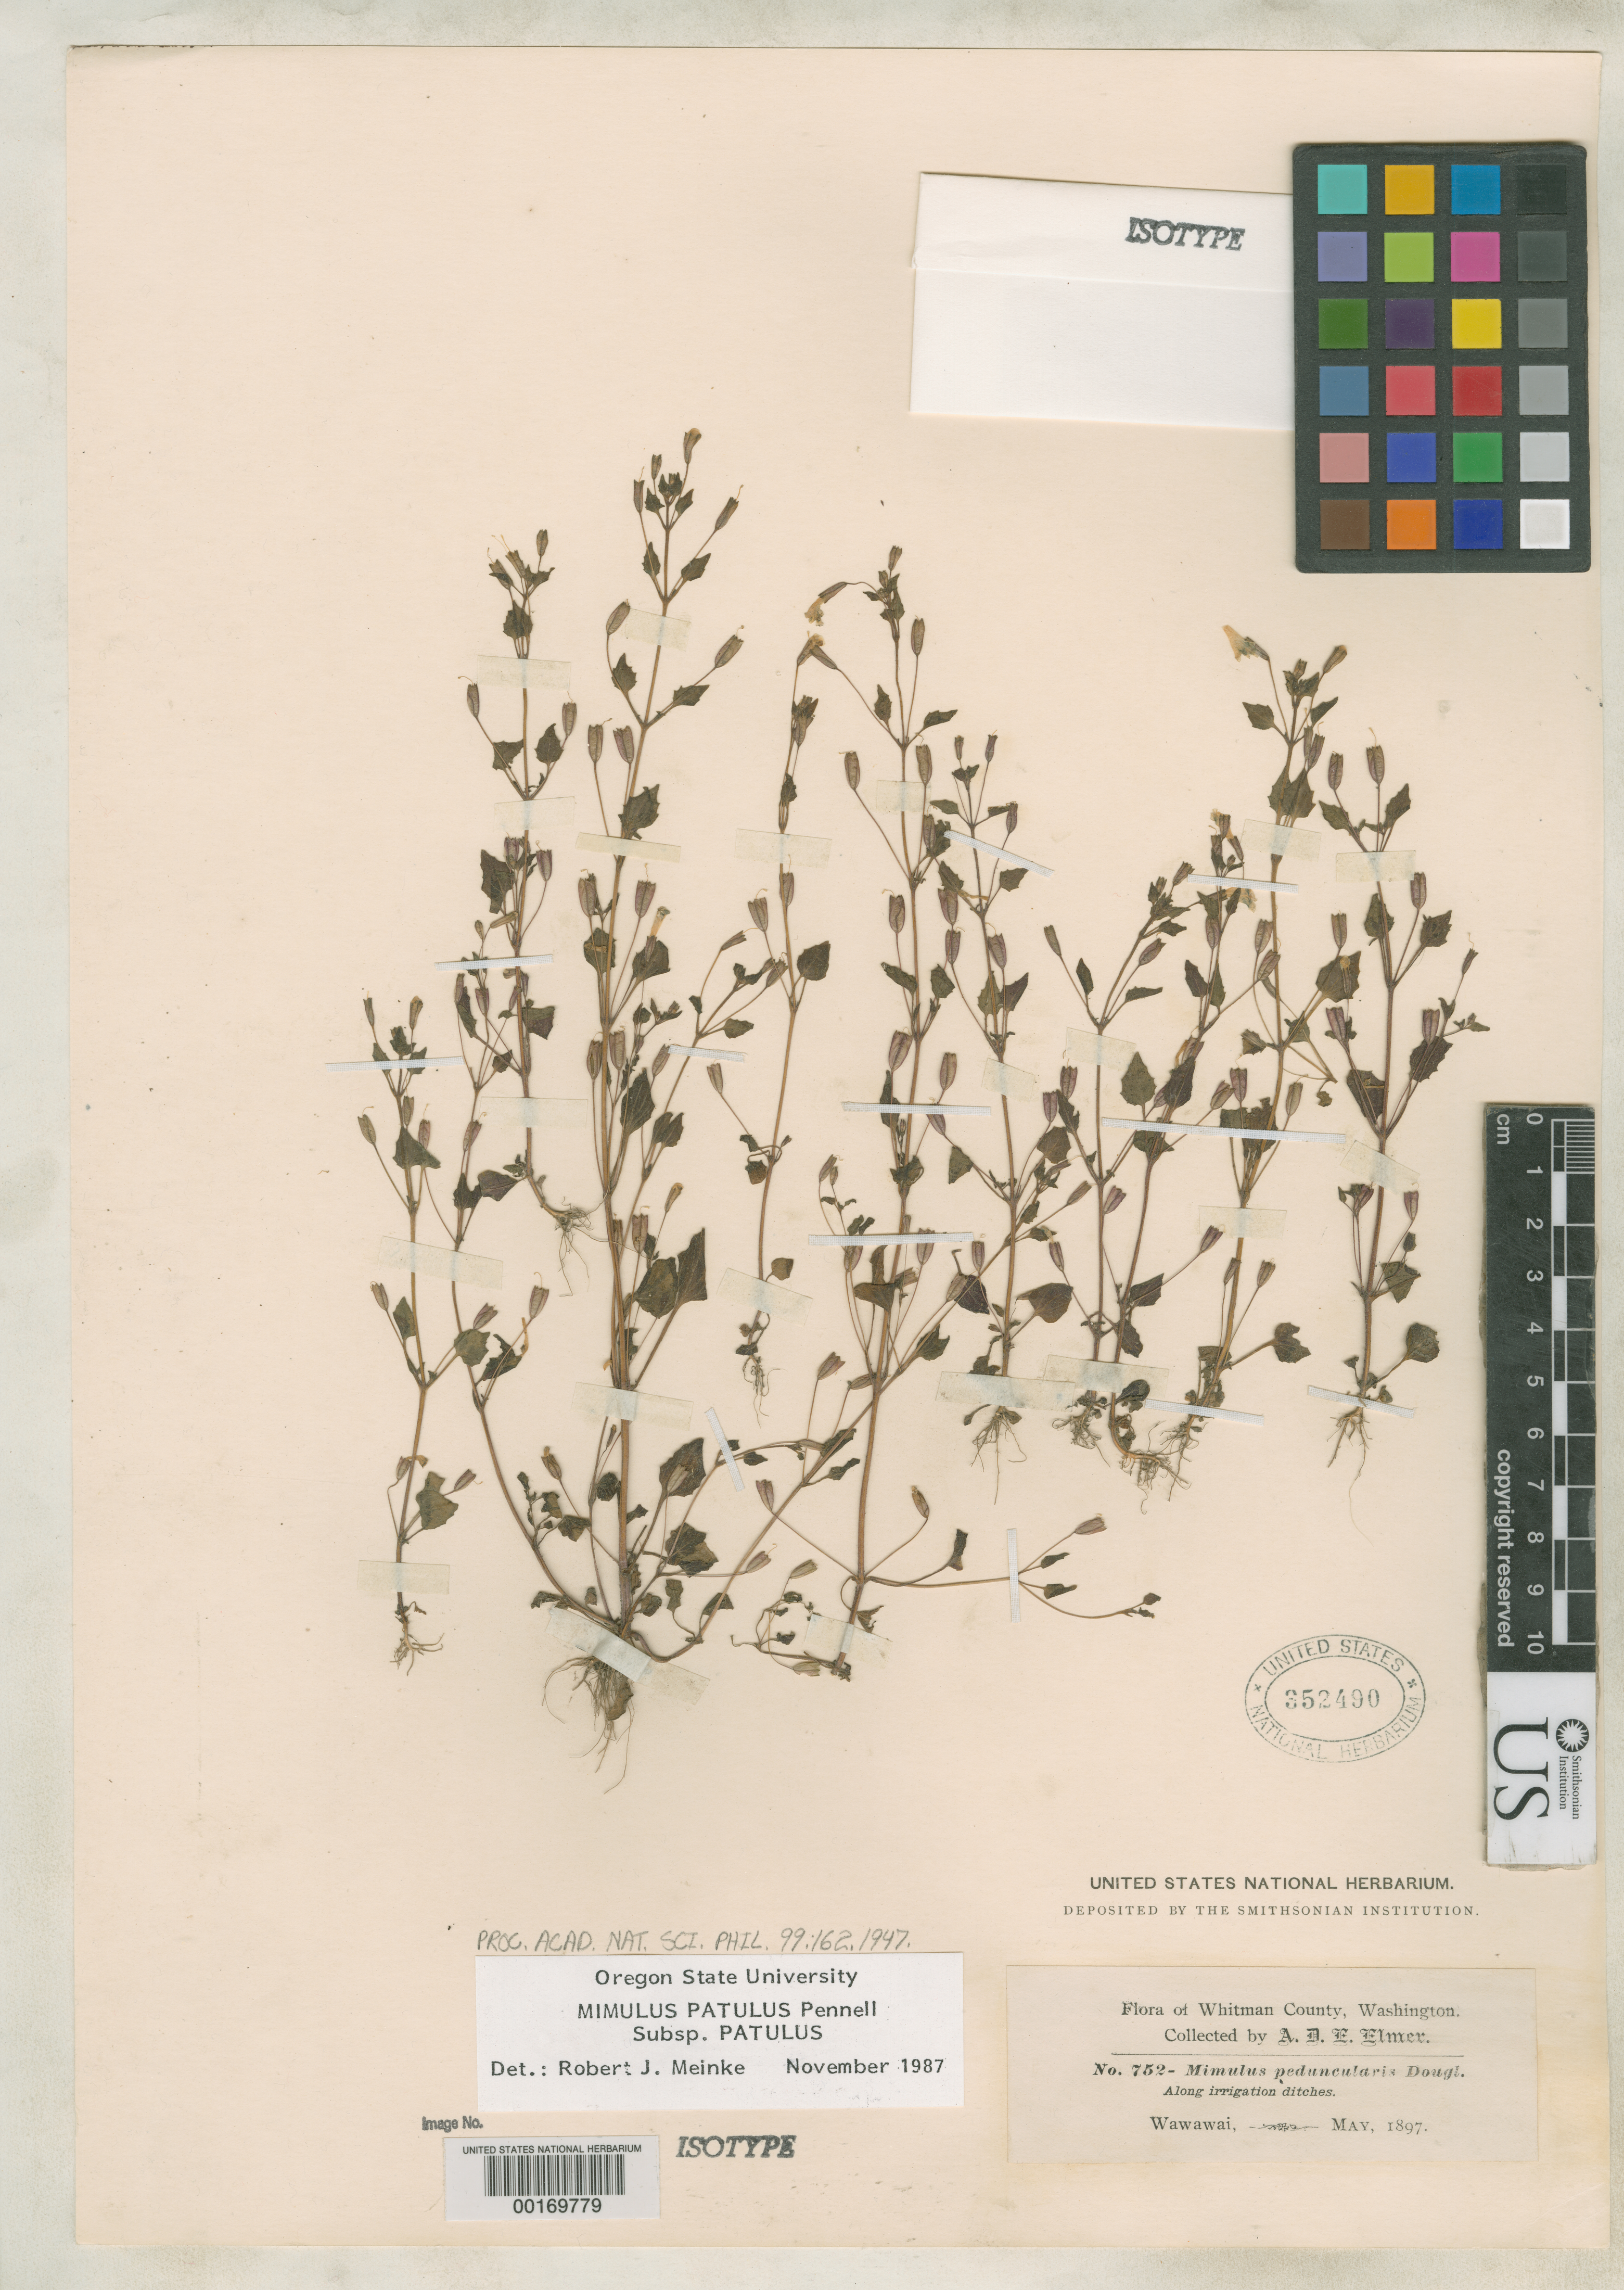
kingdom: Plantae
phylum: Tracheophyta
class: Magnoliopsida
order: Lamiales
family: Phrymaceae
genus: Mimulus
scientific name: Mimulus patulus subsp. patulus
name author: Pennell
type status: Isotype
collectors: A. D. E. Elmer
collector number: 752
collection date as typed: May 1897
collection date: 1897-05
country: United States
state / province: Washington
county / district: Whitman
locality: Wawawai, along irrigation ditches.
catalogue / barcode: US 352490